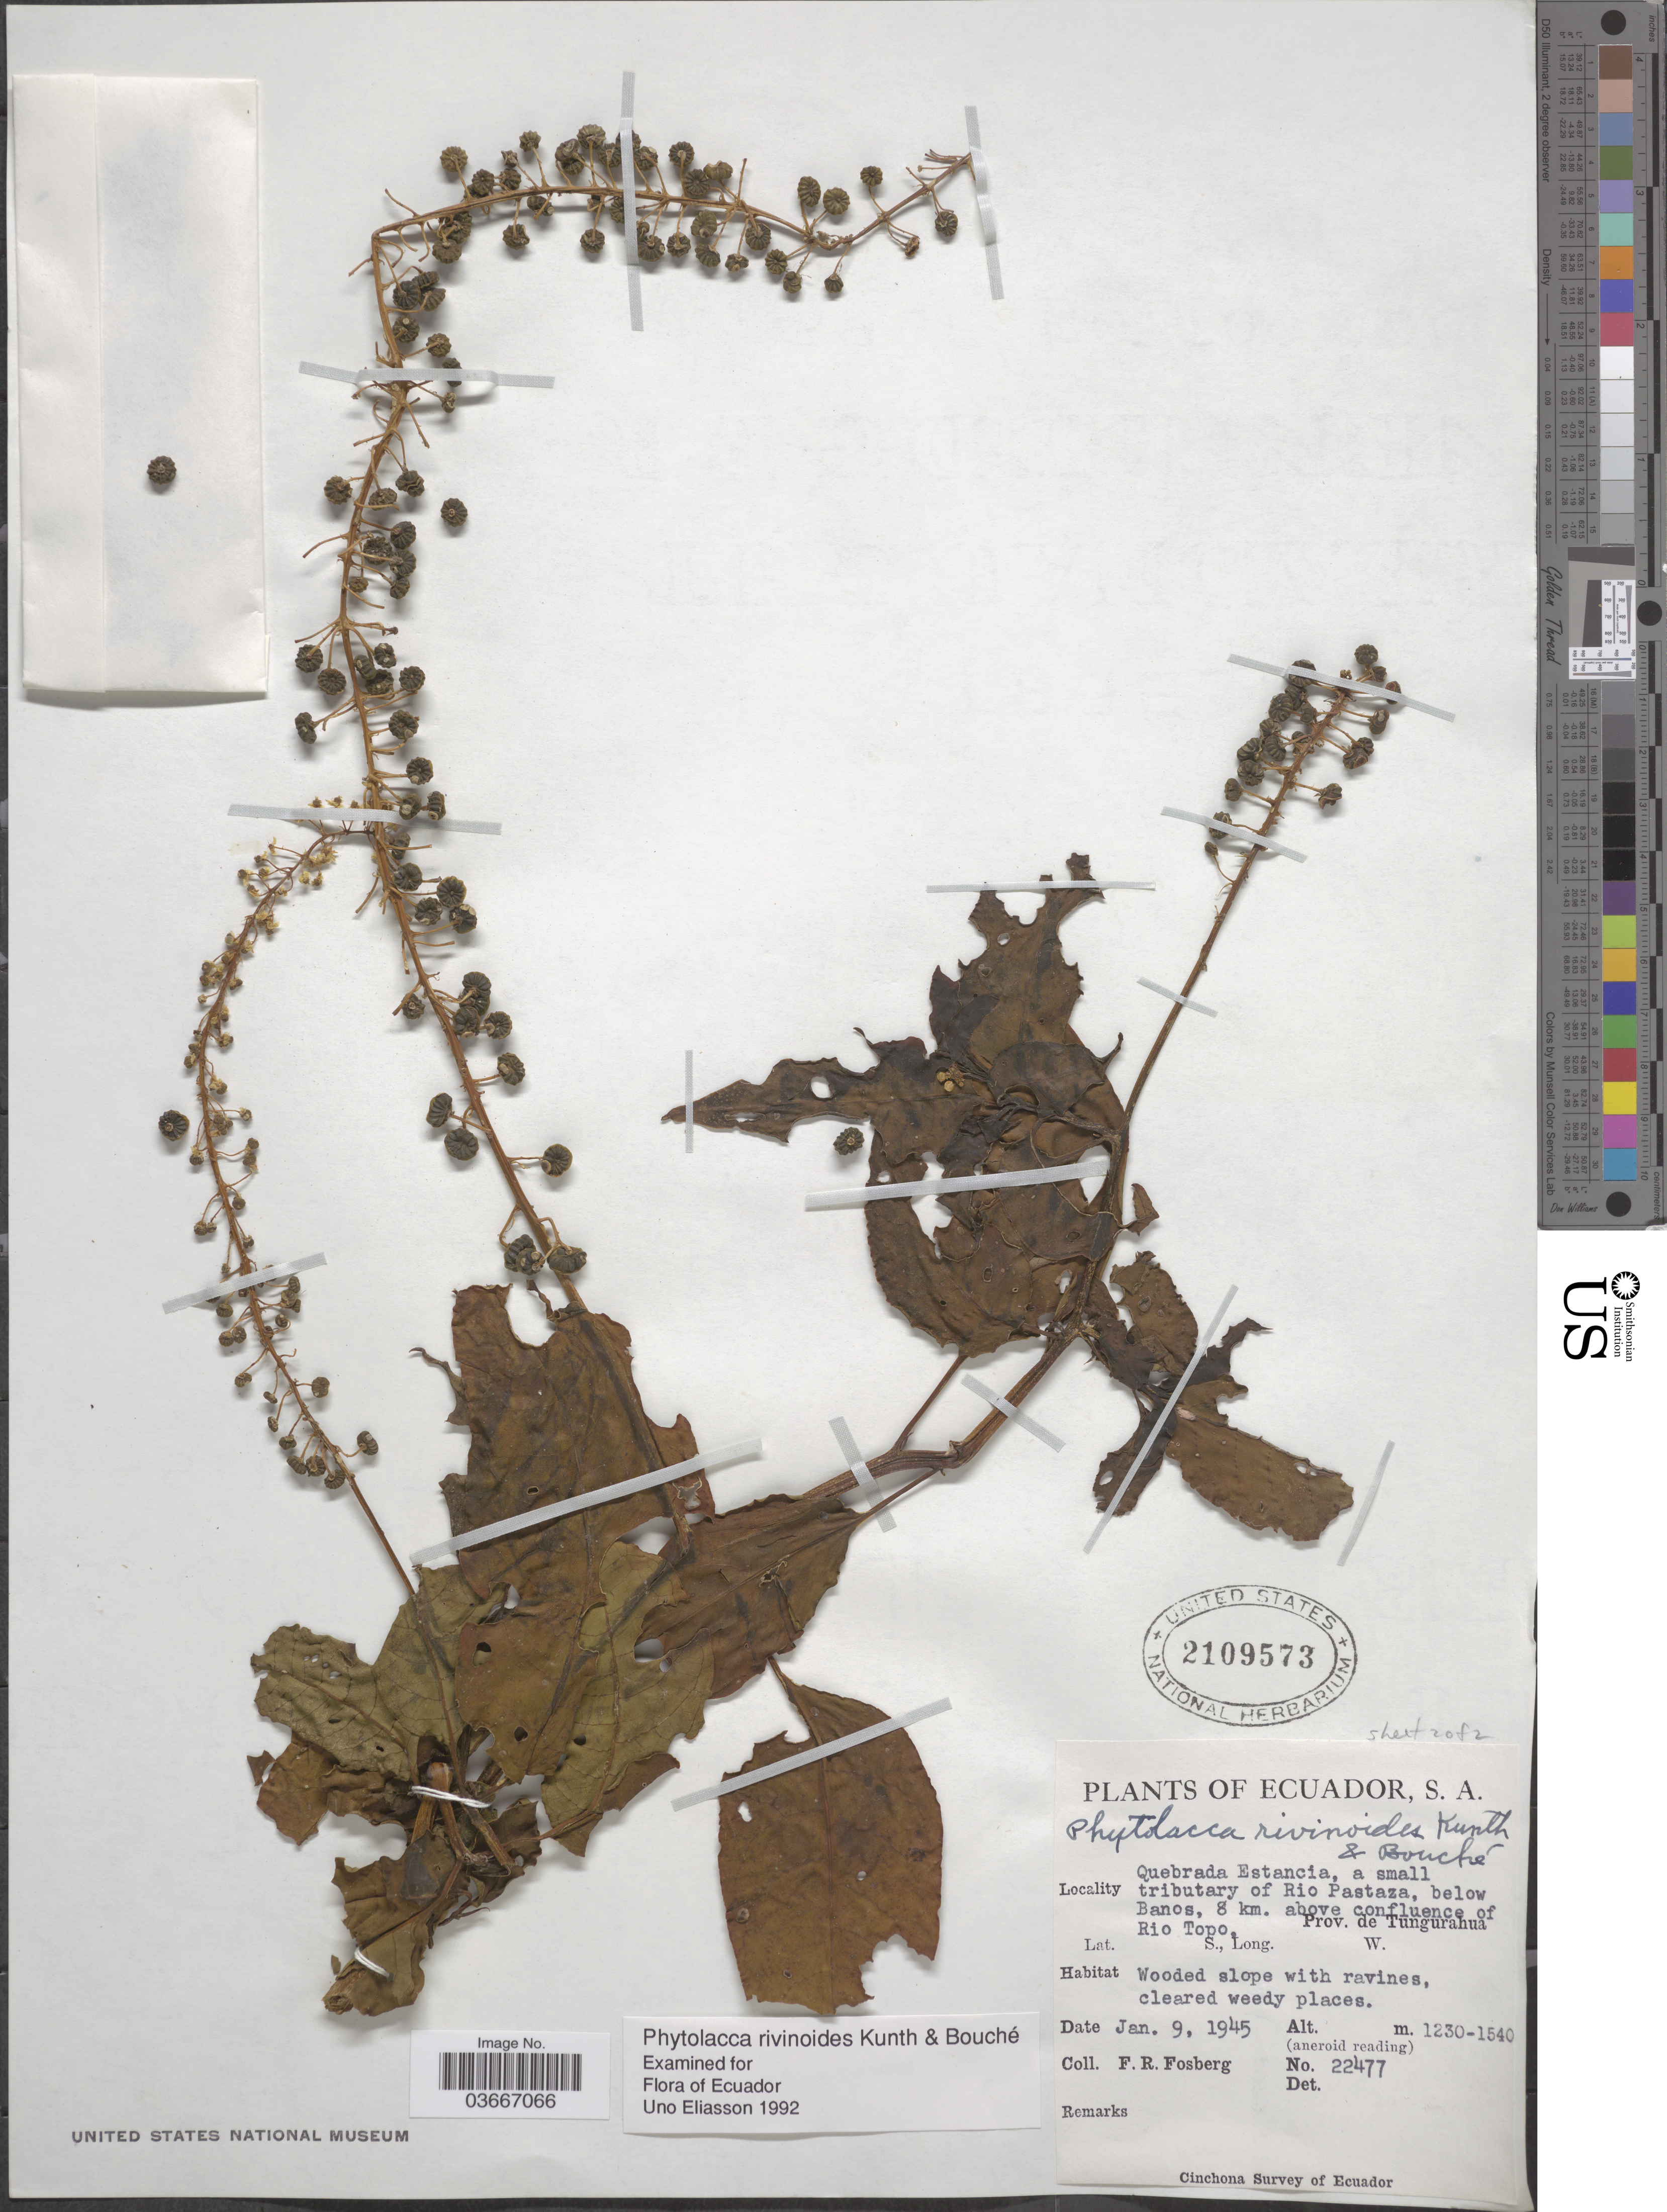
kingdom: Plantae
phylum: Tracheophyta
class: Magnoliopsida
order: Caryophyllales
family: Phytolaccaceae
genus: Phytolacca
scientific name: Phytolacca rivinoides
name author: Kunth & C.D. Bouché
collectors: F. R. Fosberg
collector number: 22477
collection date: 1945-01-09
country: Ecuador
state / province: Tungurahua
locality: Quebrada Estancia, a small tributary of Rio Pastaza, below Banos, 8 km. above confluence of Rio Topo.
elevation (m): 1230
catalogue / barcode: US 2109573